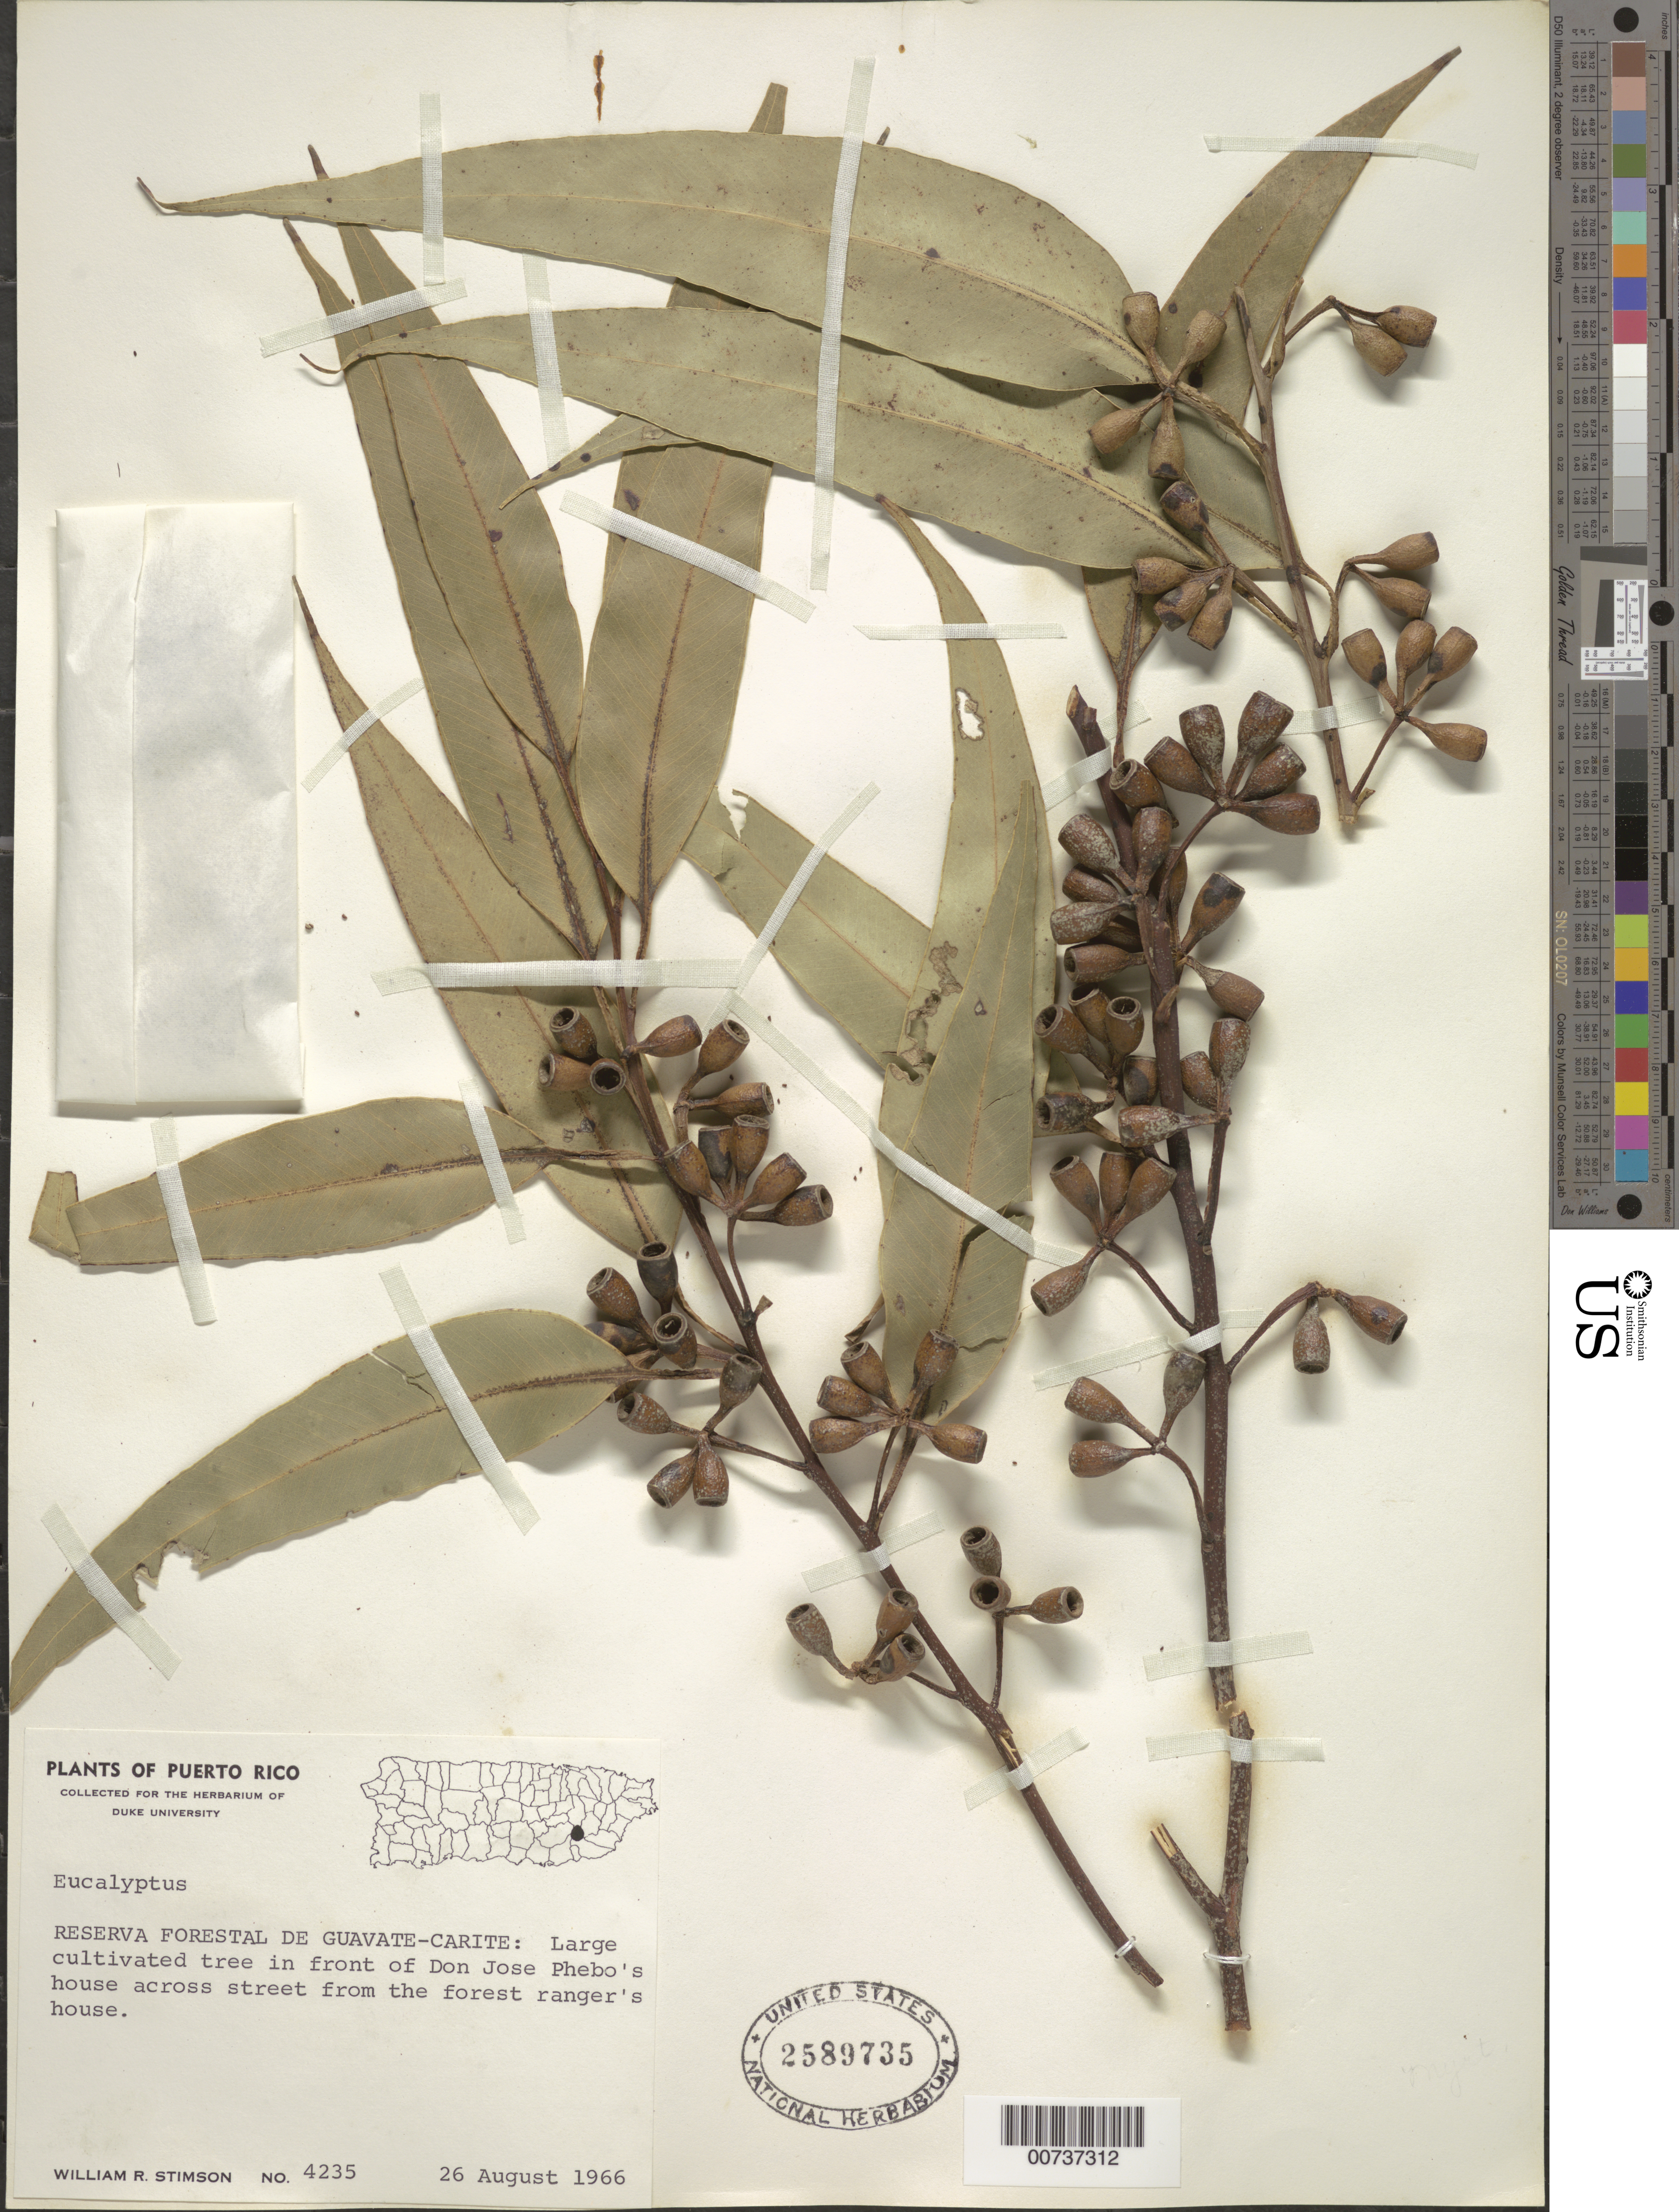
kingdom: Plantae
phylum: Tracheophyta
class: Magnoliopsida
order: Myrtales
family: Myrtaceae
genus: Eucalyptus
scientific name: Eucalyptus sp.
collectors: W. R. Stimson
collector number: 4235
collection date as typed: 26 Aug 1966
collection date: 1966-08-26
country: Puerto Rico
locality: Reserva Forestal de Guavate-Carite: large cultivated tree in front of Don José Phebo's house across street from the forest ranger's house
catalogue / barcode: US 2589735